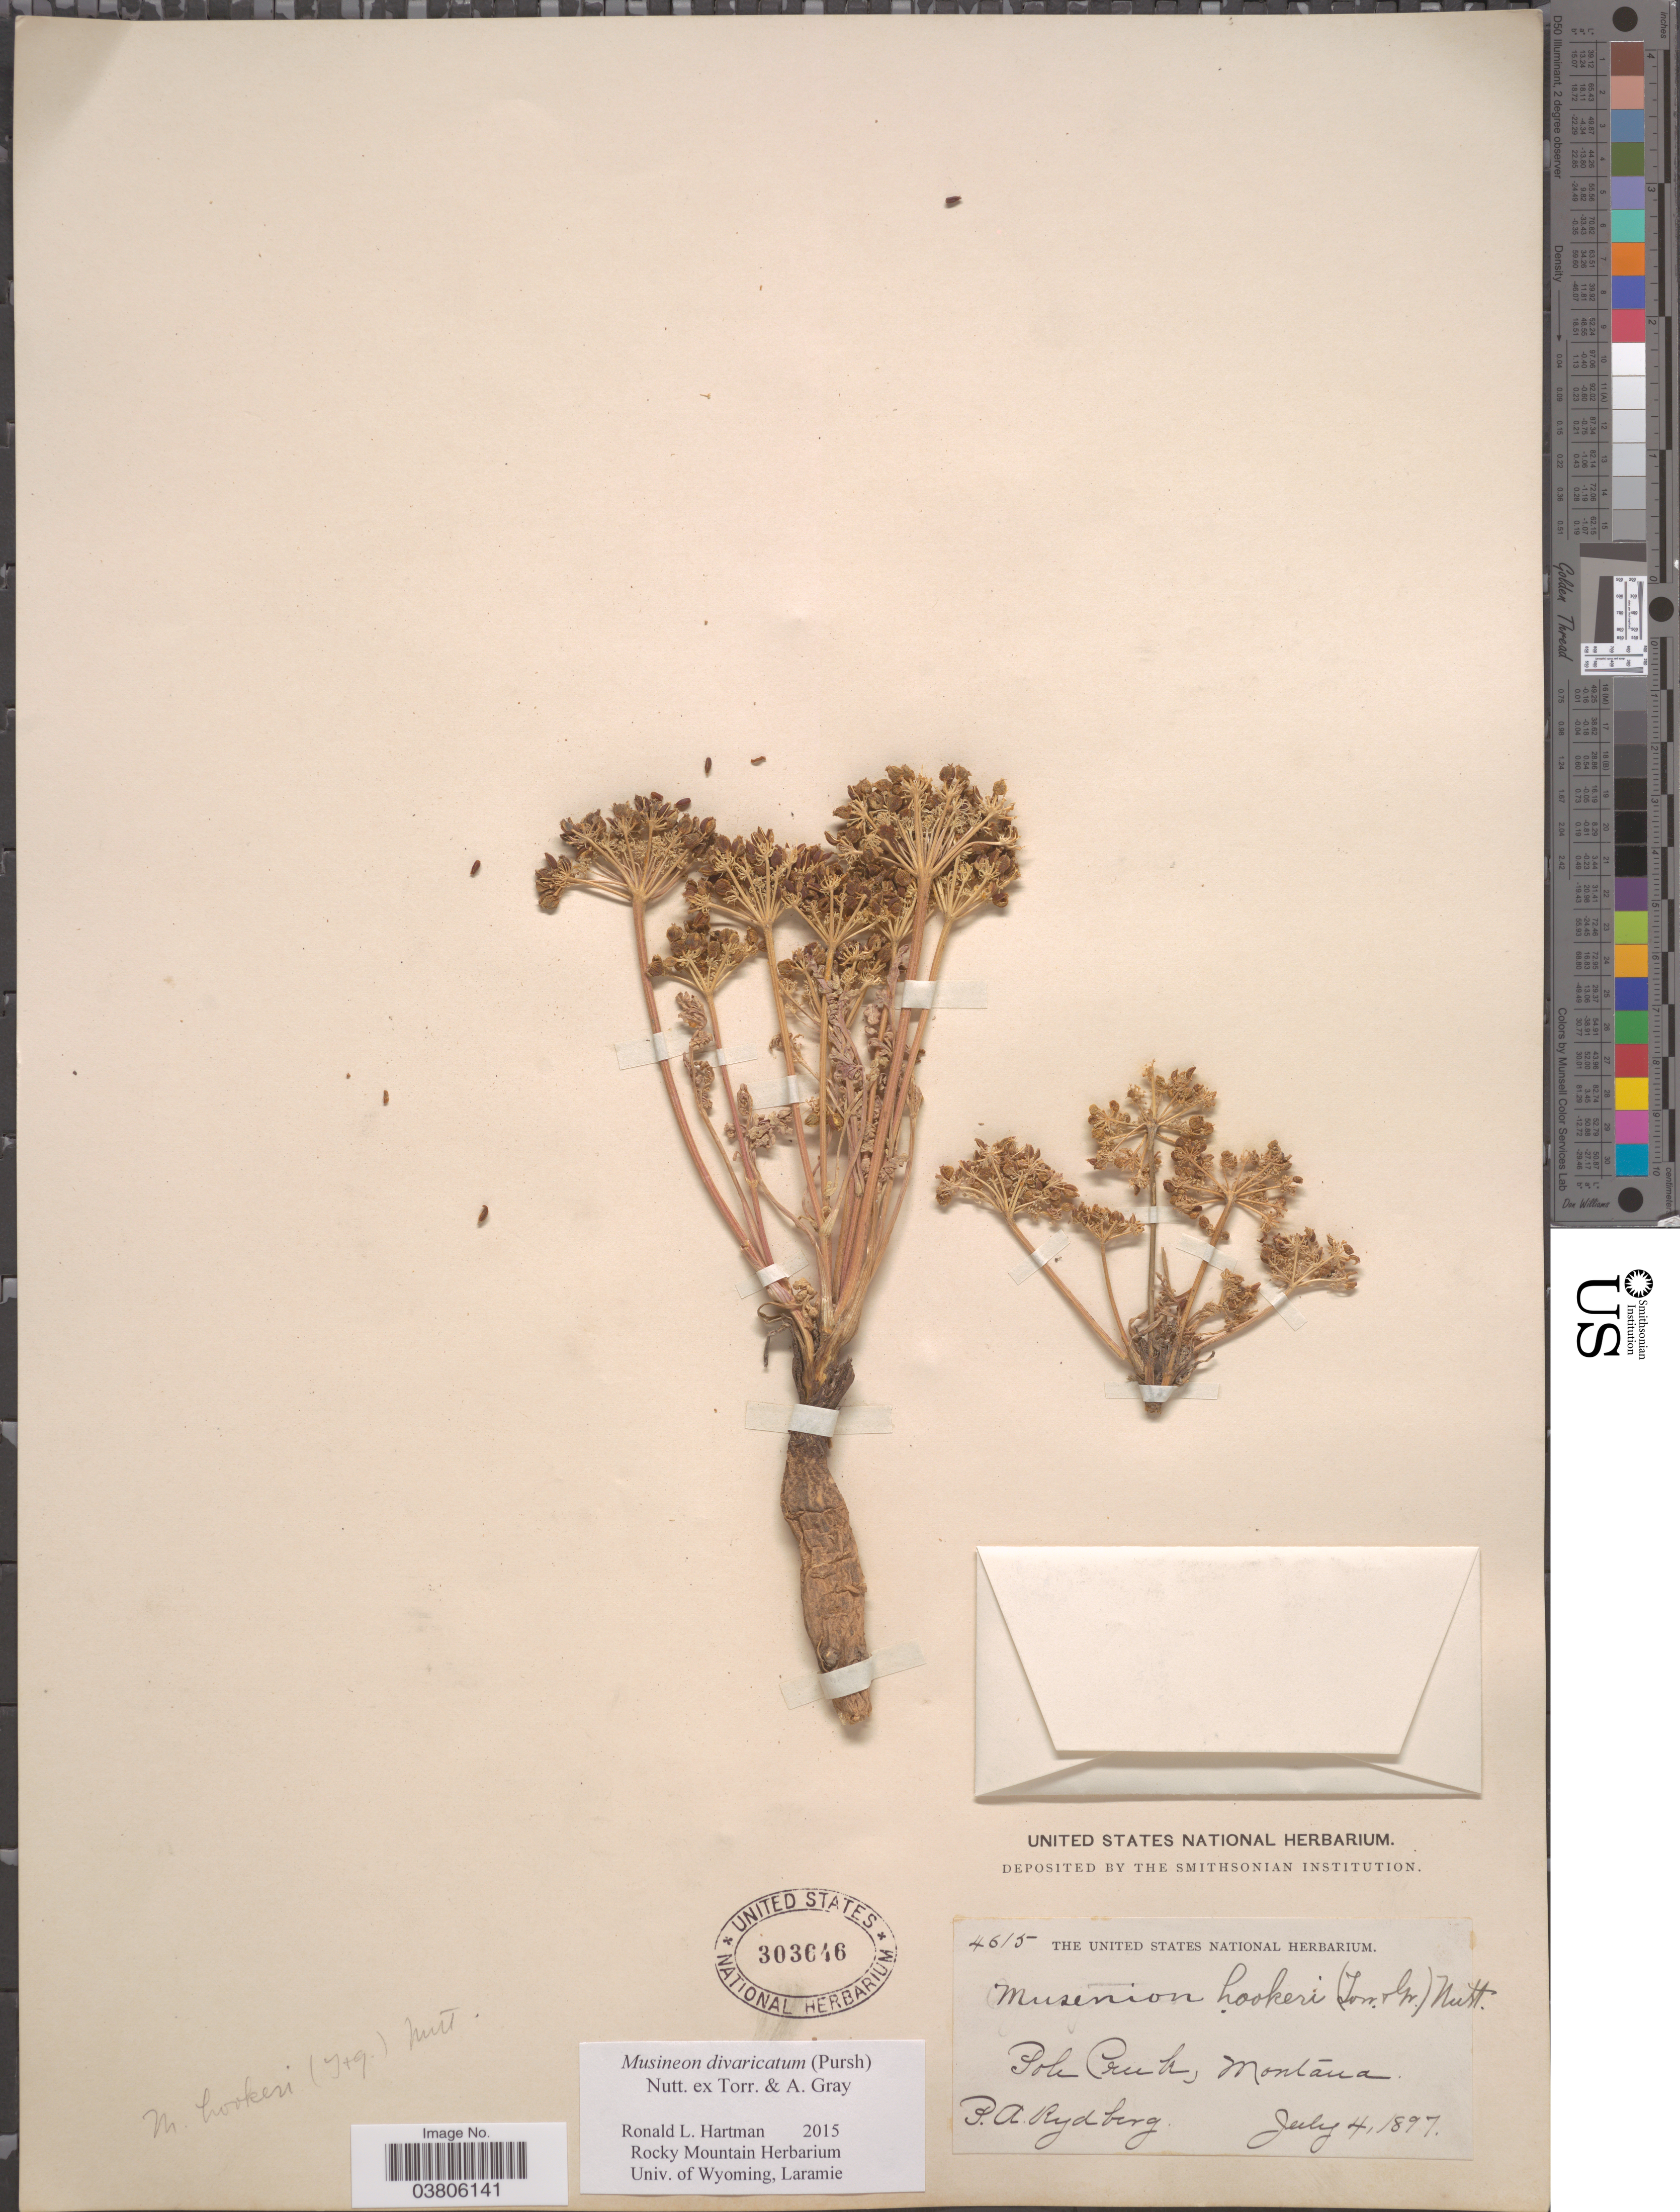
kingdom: Plantae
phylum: Tracheophyta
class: Magnoliopsida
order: Apiales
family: Apiaceae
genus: Musineon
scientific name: Musineon divaricatum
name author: (Pursh) Nutt.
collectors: P. A. Rydberg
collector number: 4615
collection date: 1897-07-04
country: United States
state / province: Montana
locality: Pole Creek.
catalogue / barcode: US 303646